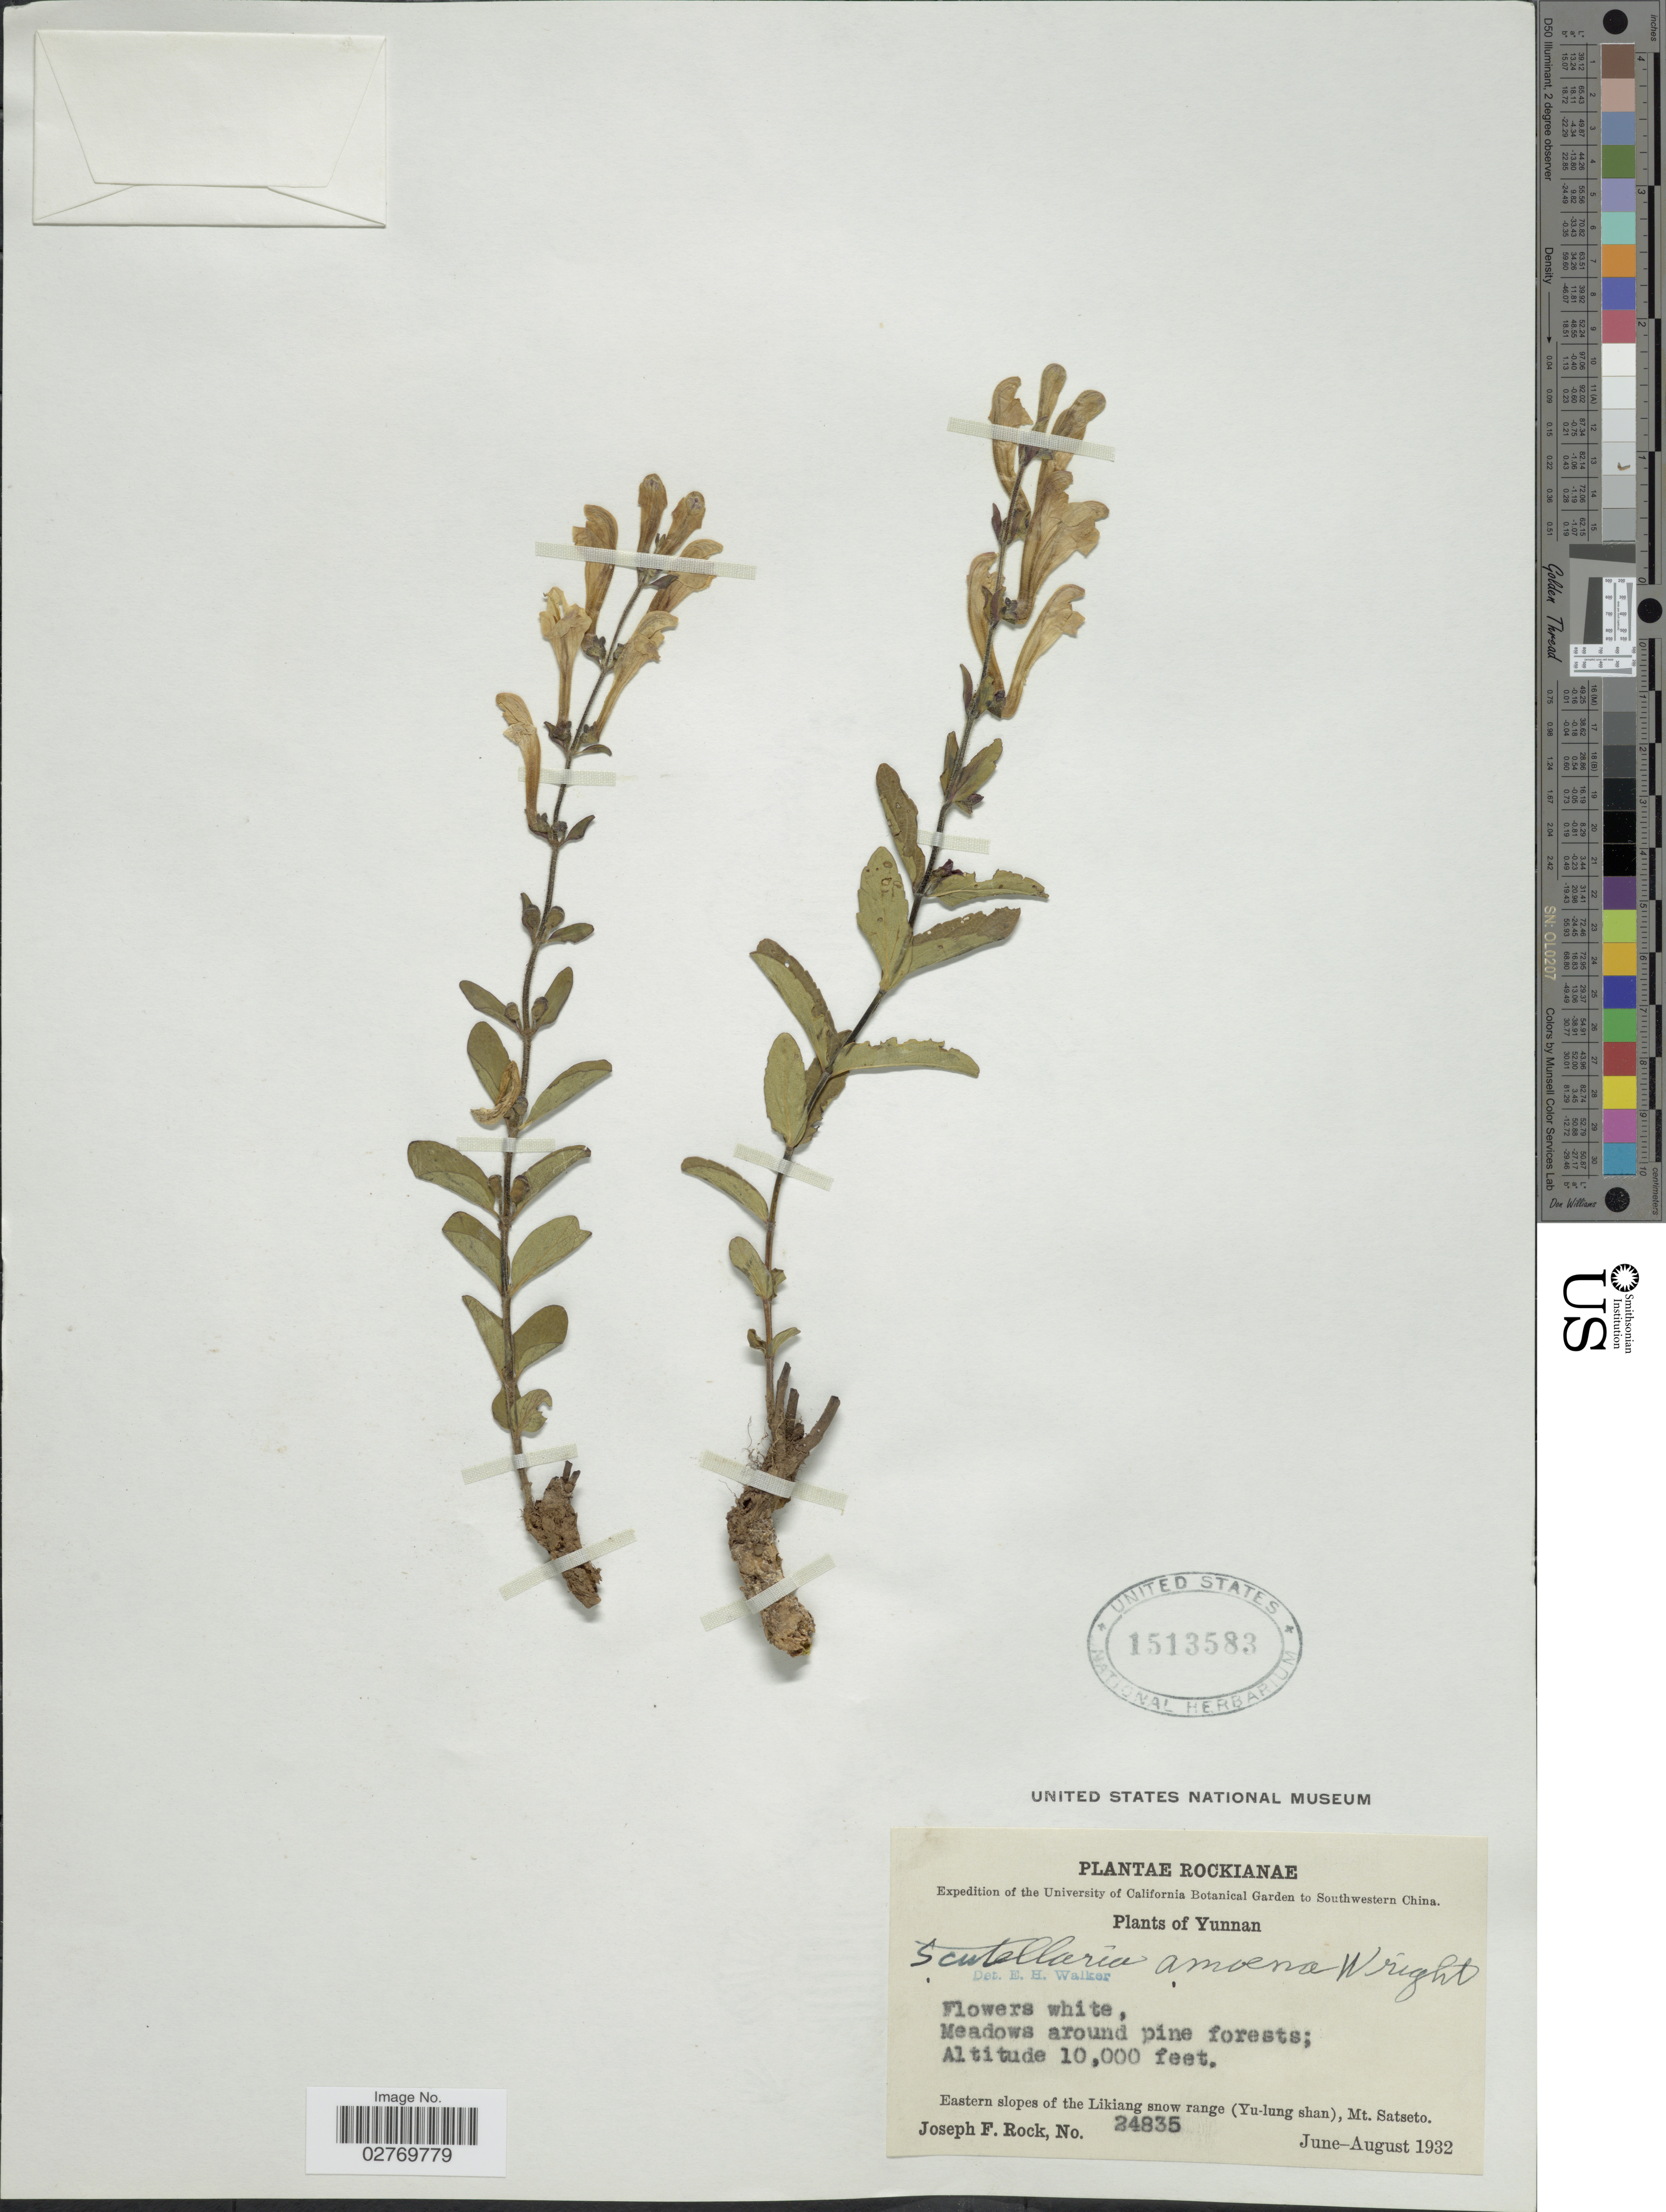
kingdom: Plantae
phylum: Tracheophyta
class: Magnoliopsida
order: Lamiales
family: Lamiaceae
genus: Scutellaria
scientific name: Scutellaria amoena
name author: C.H. Wright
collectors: J. F. Rock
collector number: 24835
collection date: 1932-06/1932-08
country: China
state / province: Yunnan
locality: Southwestern China. Meadows around pine forests. Eastern slopes of the Likiang snow range (Yu-lung shan), Mt. Satseto.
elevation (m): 3048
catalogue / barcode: US 1513583